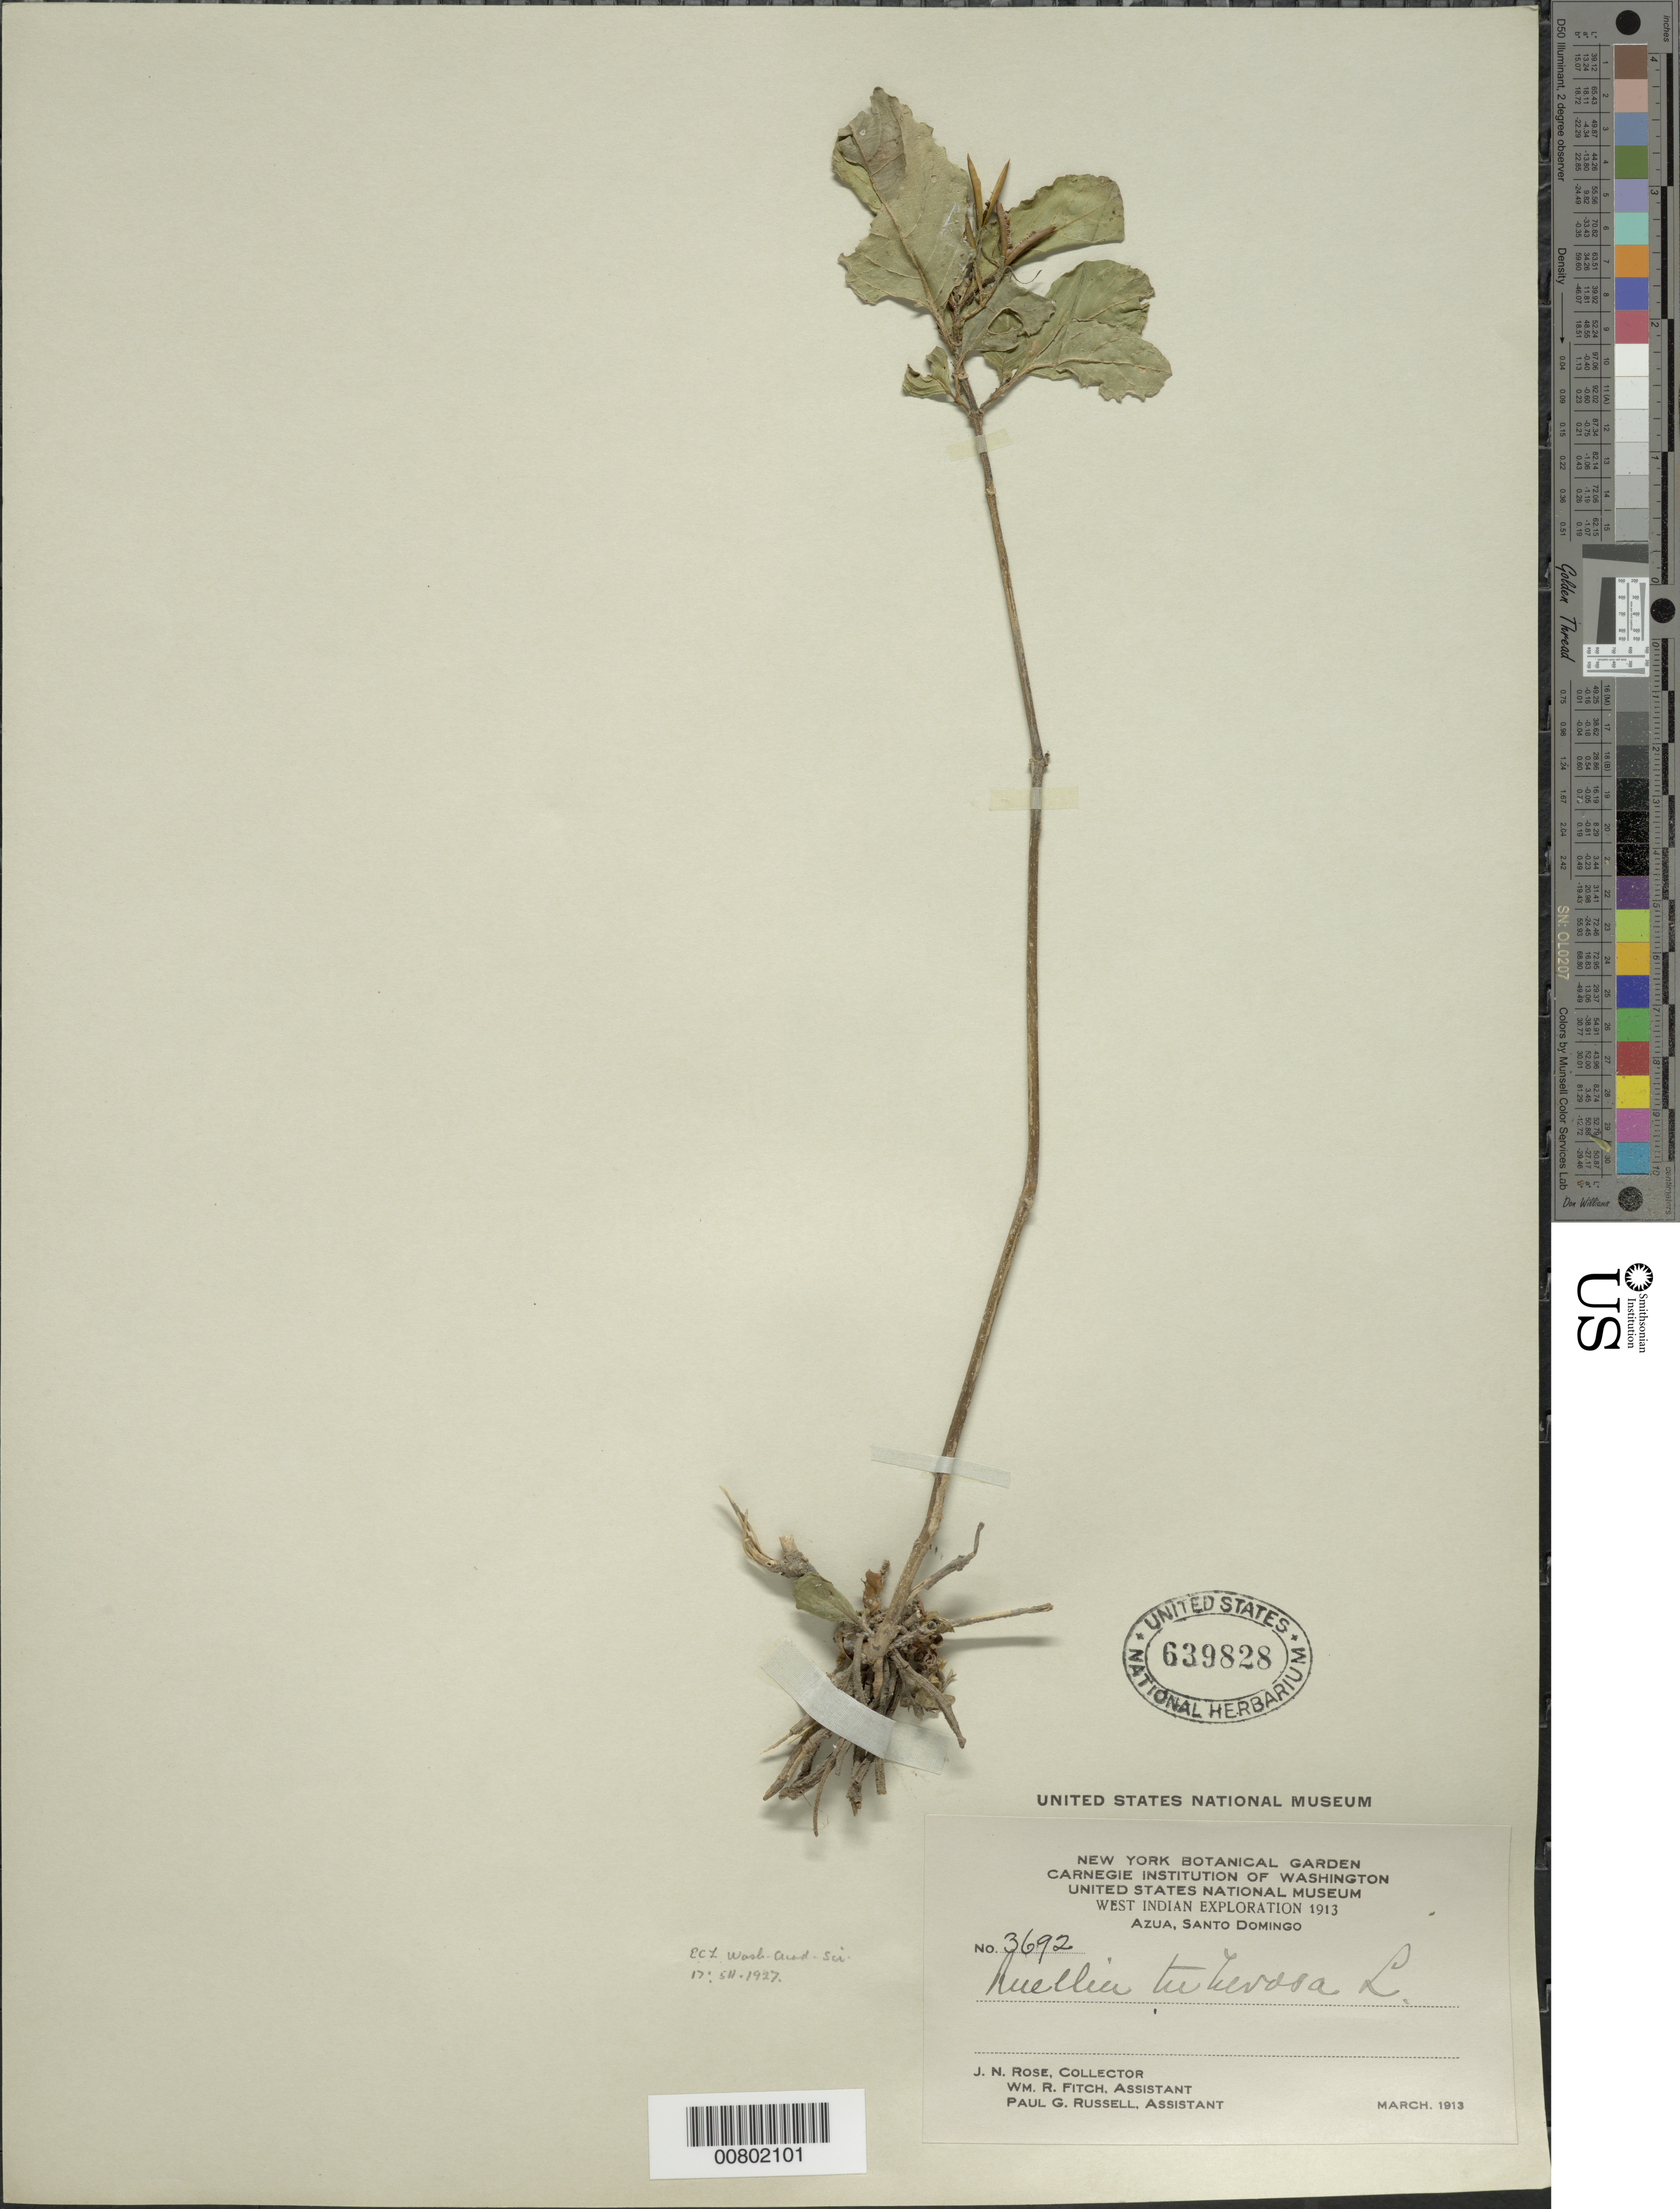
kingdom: Plantae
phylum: Tracheophyta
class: Magnoliopsida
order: Lamiales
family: Acanthaceae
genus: Ruellia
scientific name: Ruellia tuberosa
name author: L.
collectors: J. N. Rose, W. R. Fitch & P. G. Russell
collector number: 3692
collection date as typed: Mar 1913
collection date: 1913-03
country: Dominican Republic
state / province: Azua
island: Hispaniola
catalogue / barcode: US 639828